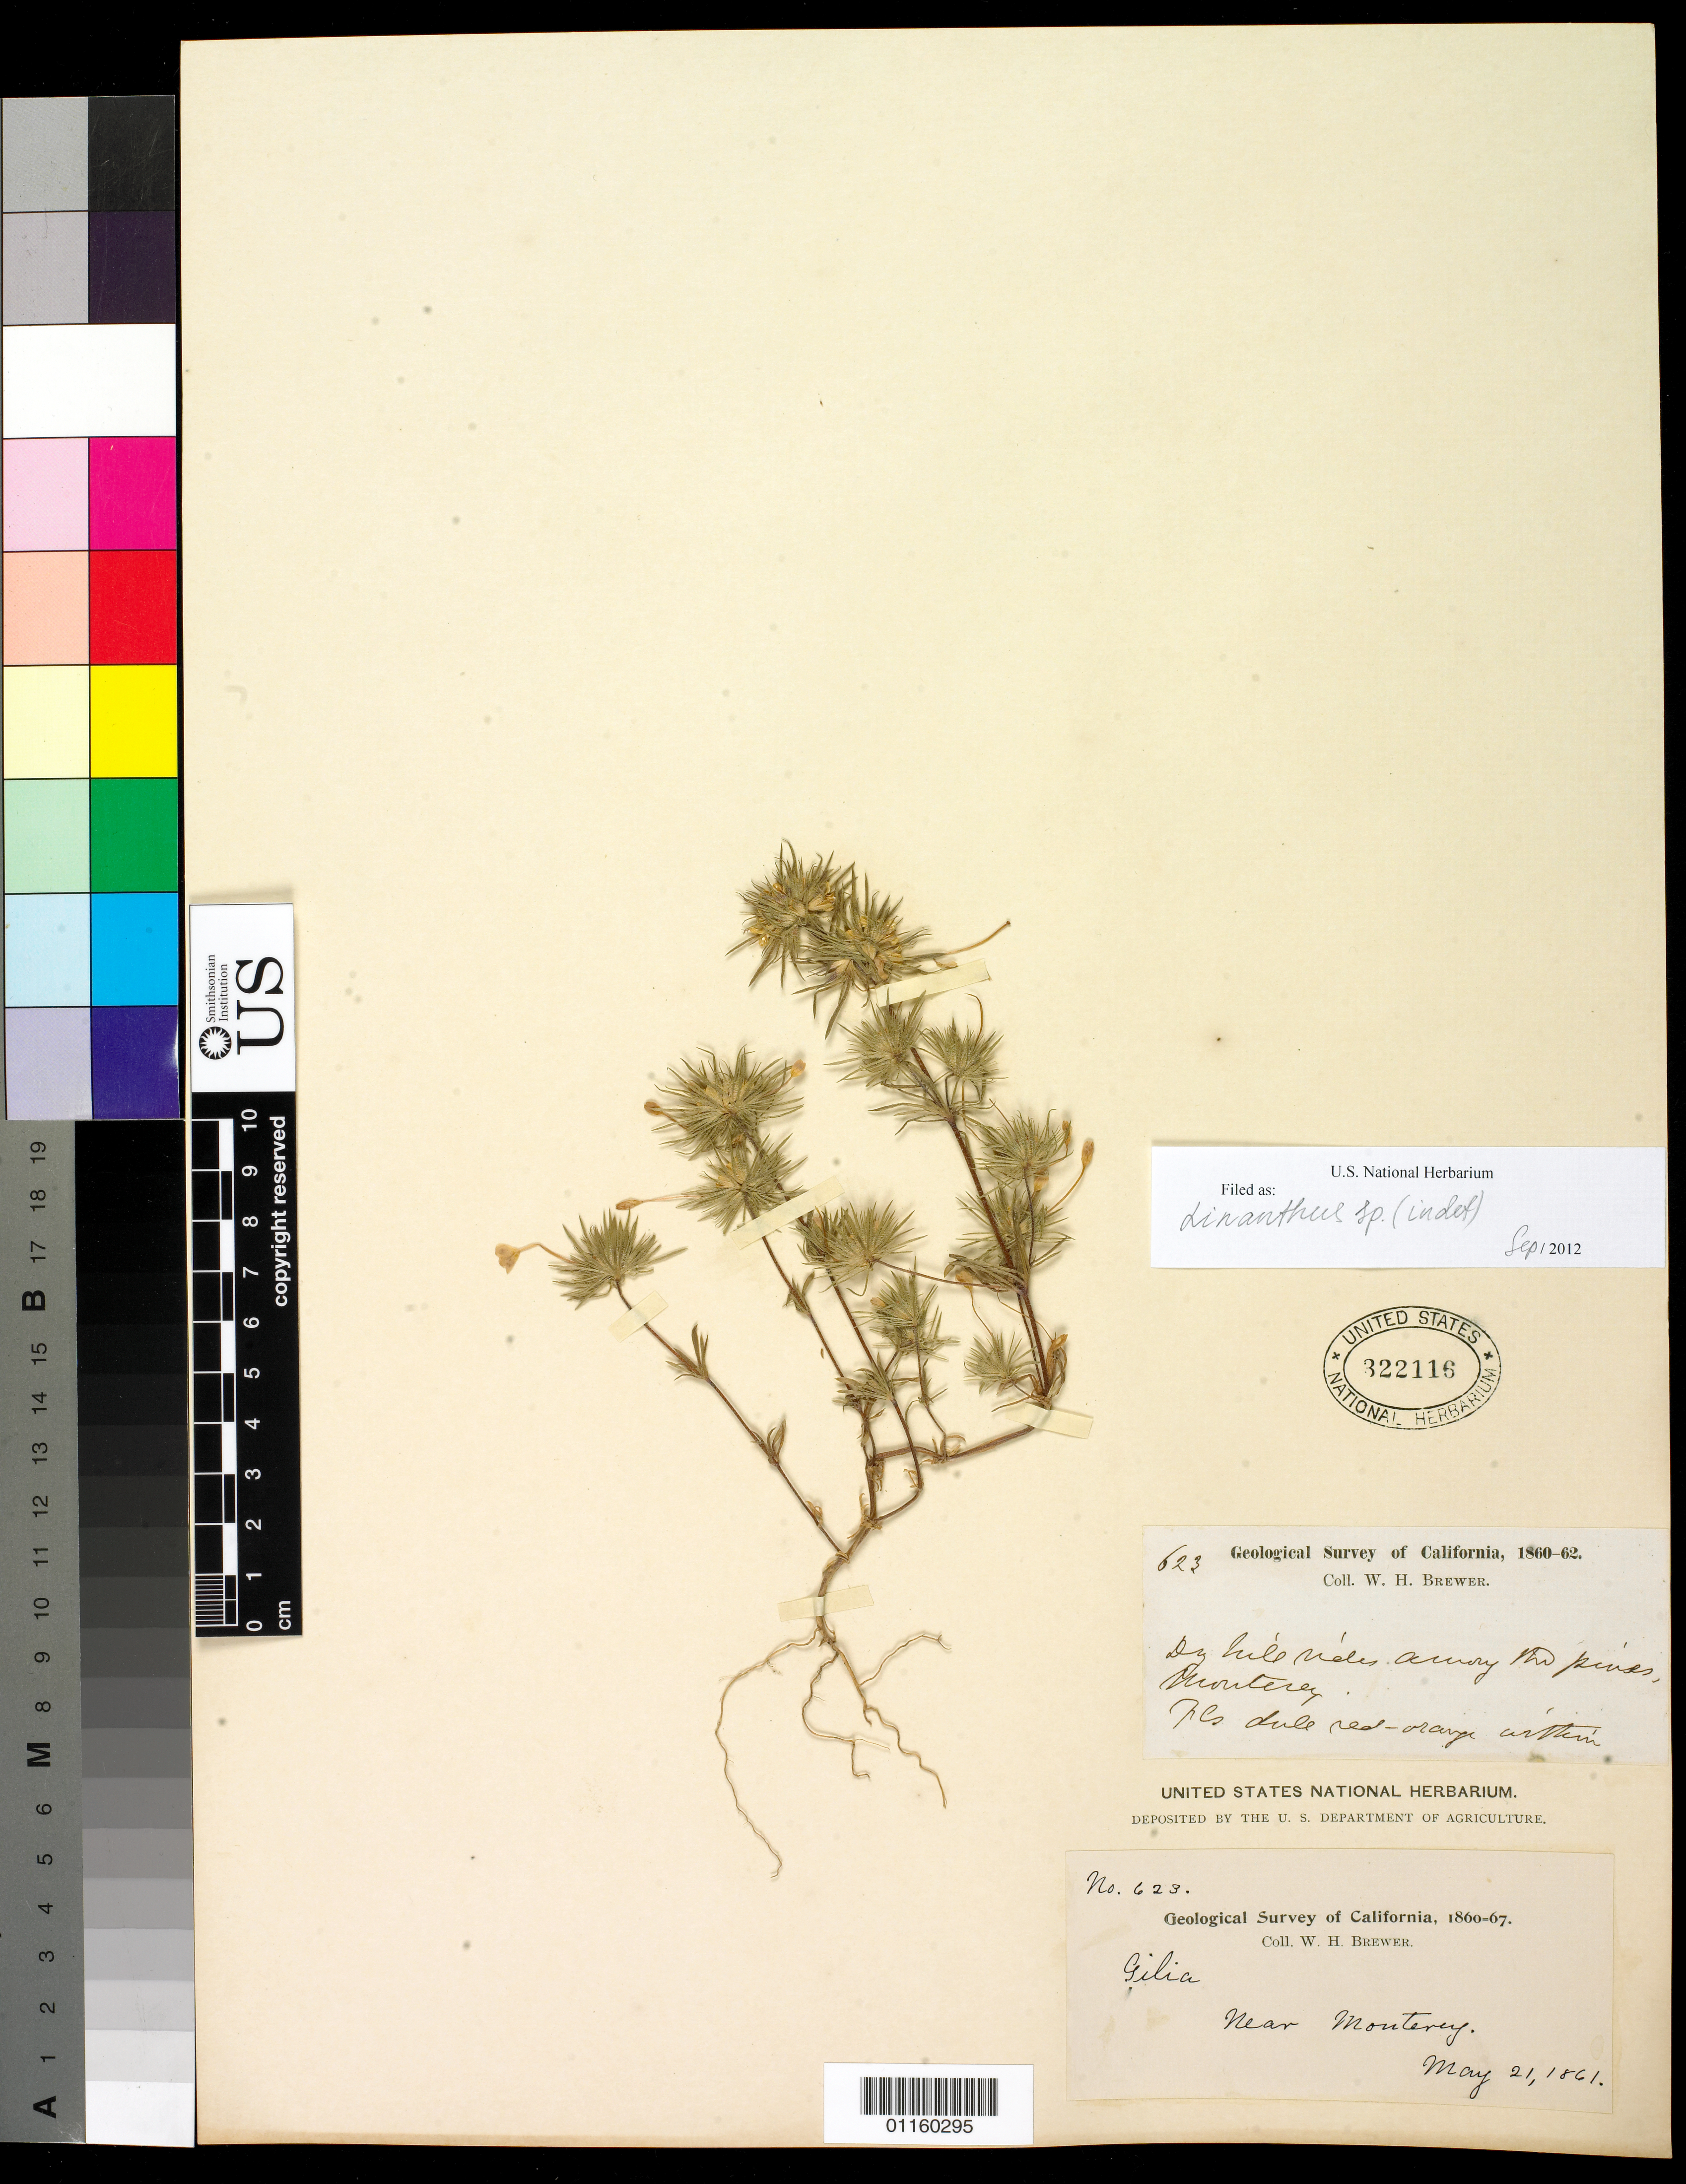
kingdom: Plantae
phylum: Tracheophyta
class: Magnoliopsida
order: Ericales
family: Polemoniaceae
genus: Leptosiphon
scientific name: Leptosiphon sp.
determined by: Strong, Mark T., (BOT), Smithsonian Institution - National Museum of Natural History (UNITED STATES)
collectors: W. H. Brewer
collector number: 623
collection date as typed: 21 May 1861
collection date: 1861-05-21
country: United States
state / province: California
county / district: Monterey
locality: near Monterey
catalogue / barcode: US 322116